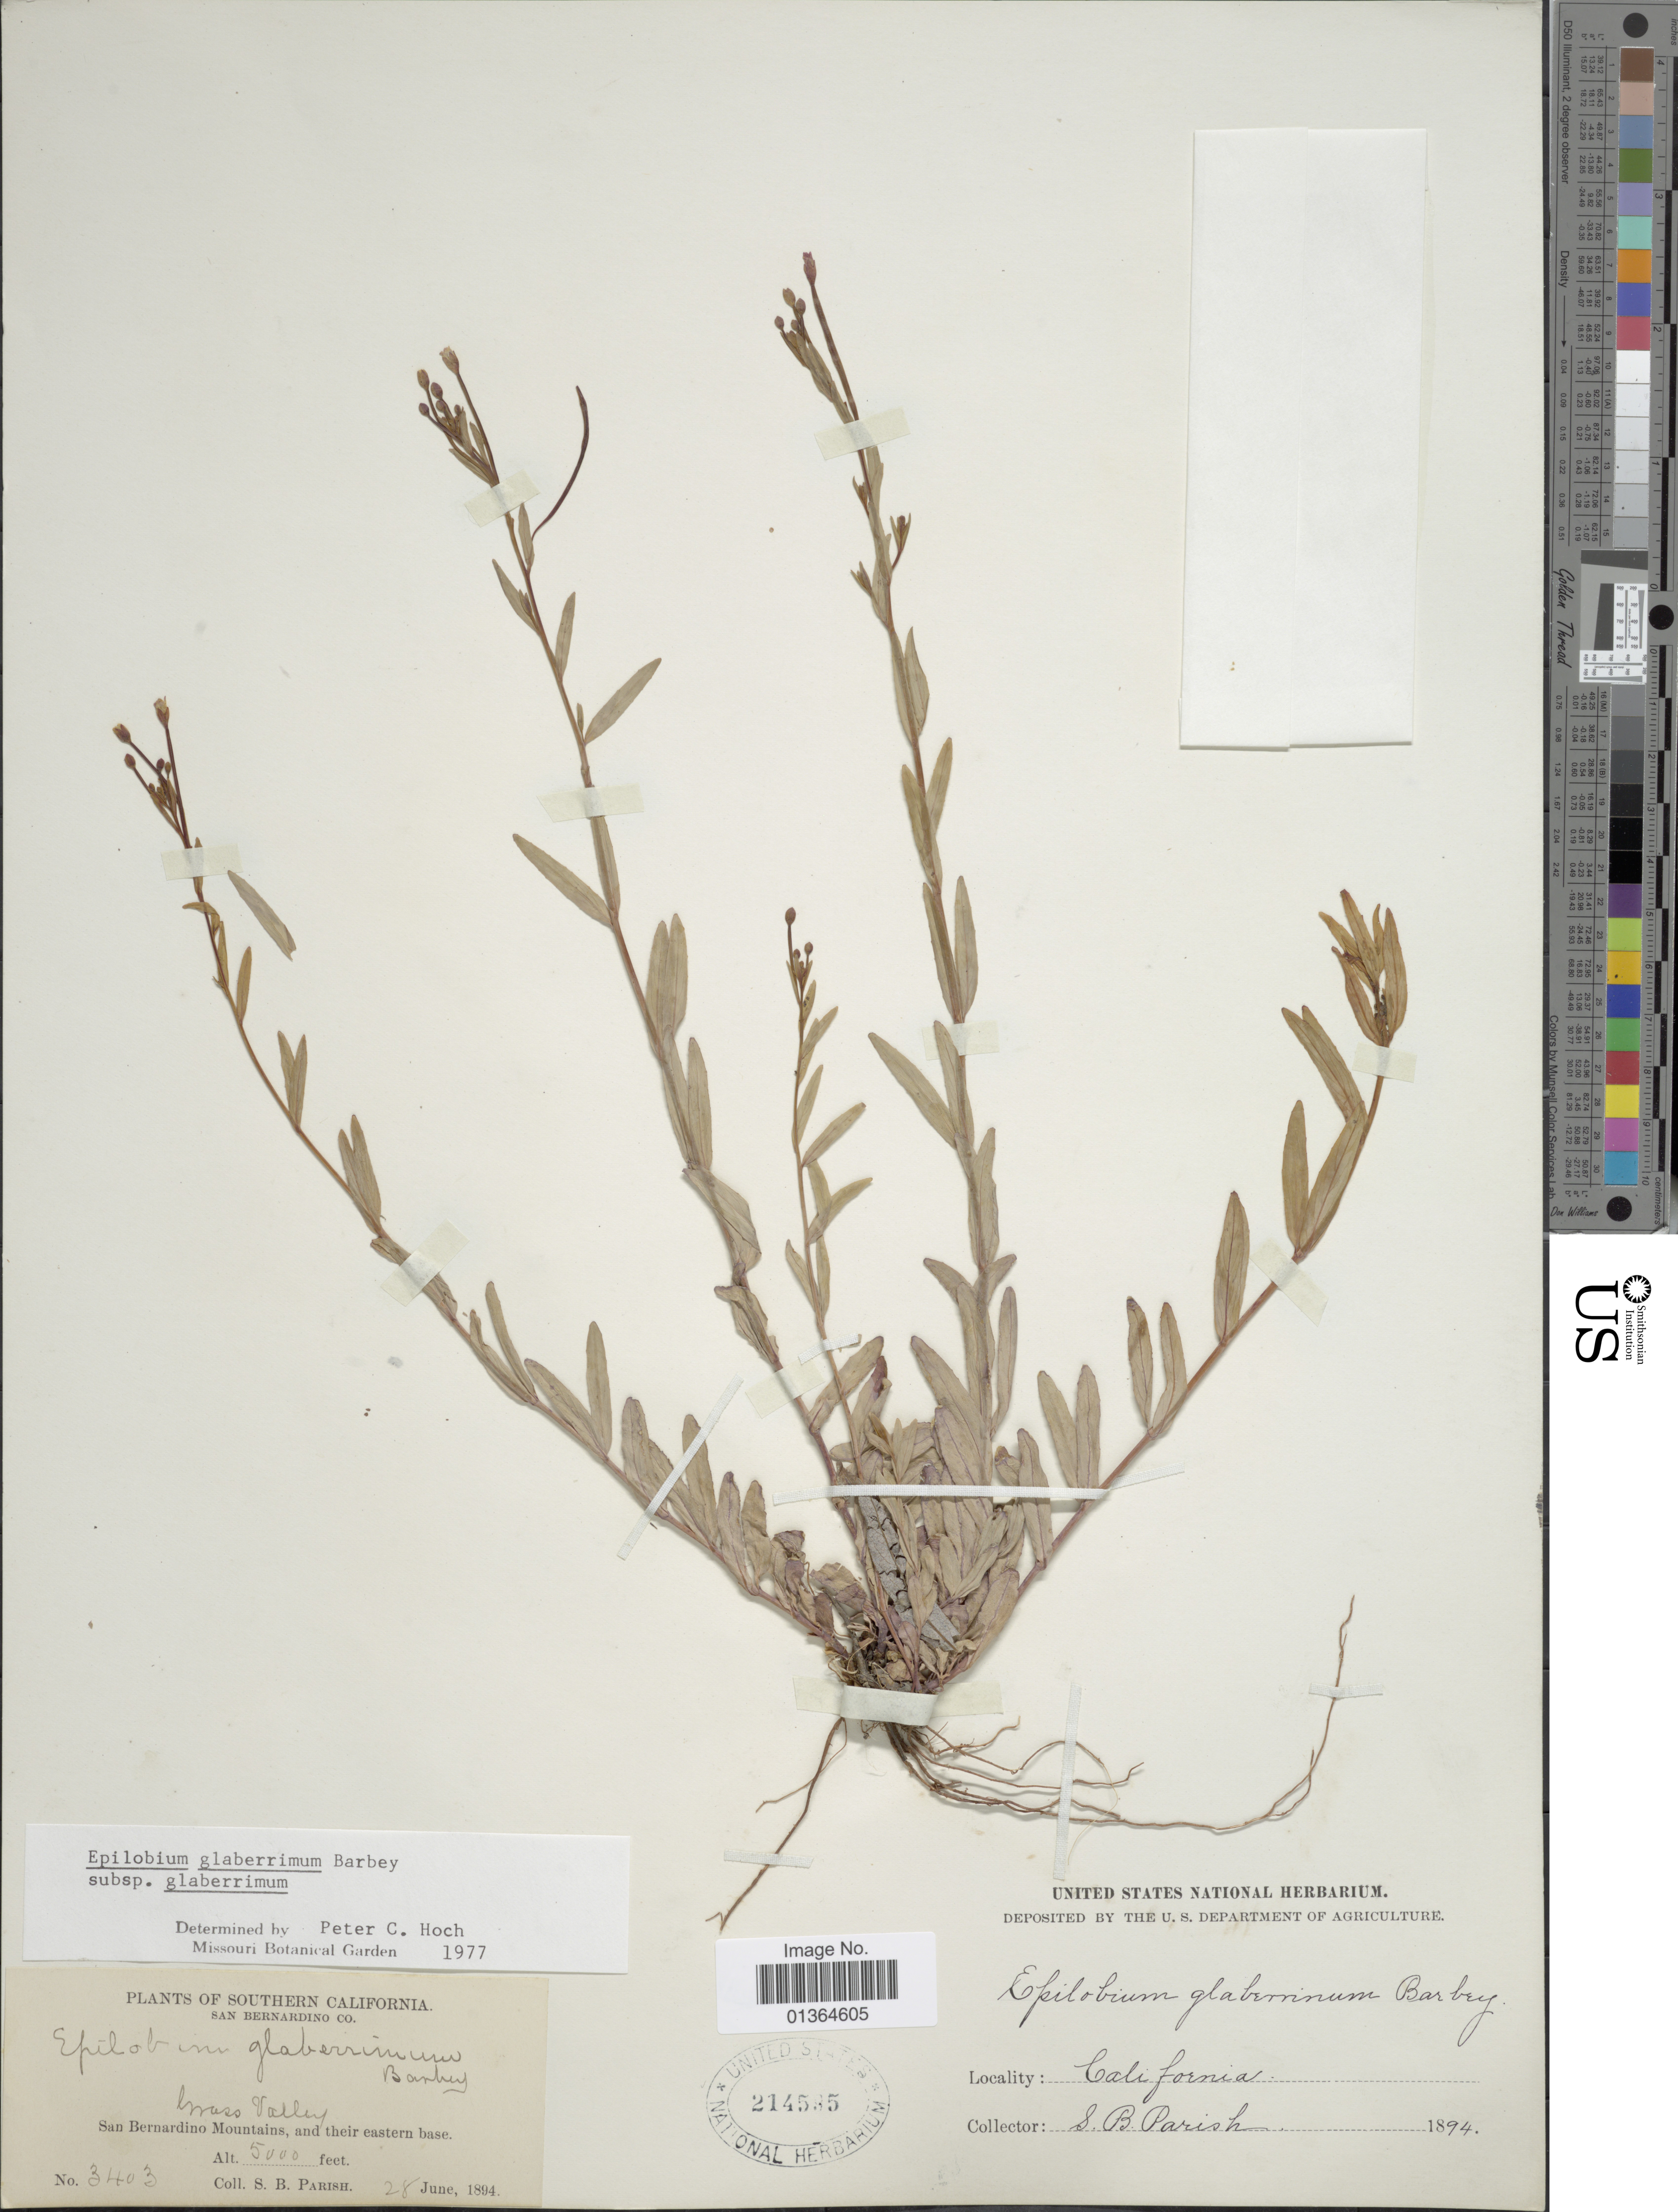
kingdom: Plantae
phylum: Tracheophyta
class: Magnoliopsida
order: Myrtales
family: Onagraceae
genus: Epilobium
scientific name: Epilobium glaberrimum subsp. glaberrimum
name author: Barbey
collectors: S. B. Parish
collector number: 3403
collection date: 1894-06-28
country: United States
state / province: California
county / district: San Bernardino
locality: Southern California. San Bernardino Co. Grass Valley. San Bernardino Mountains, and their eastern base.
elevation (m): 1524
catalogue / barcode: US 214535